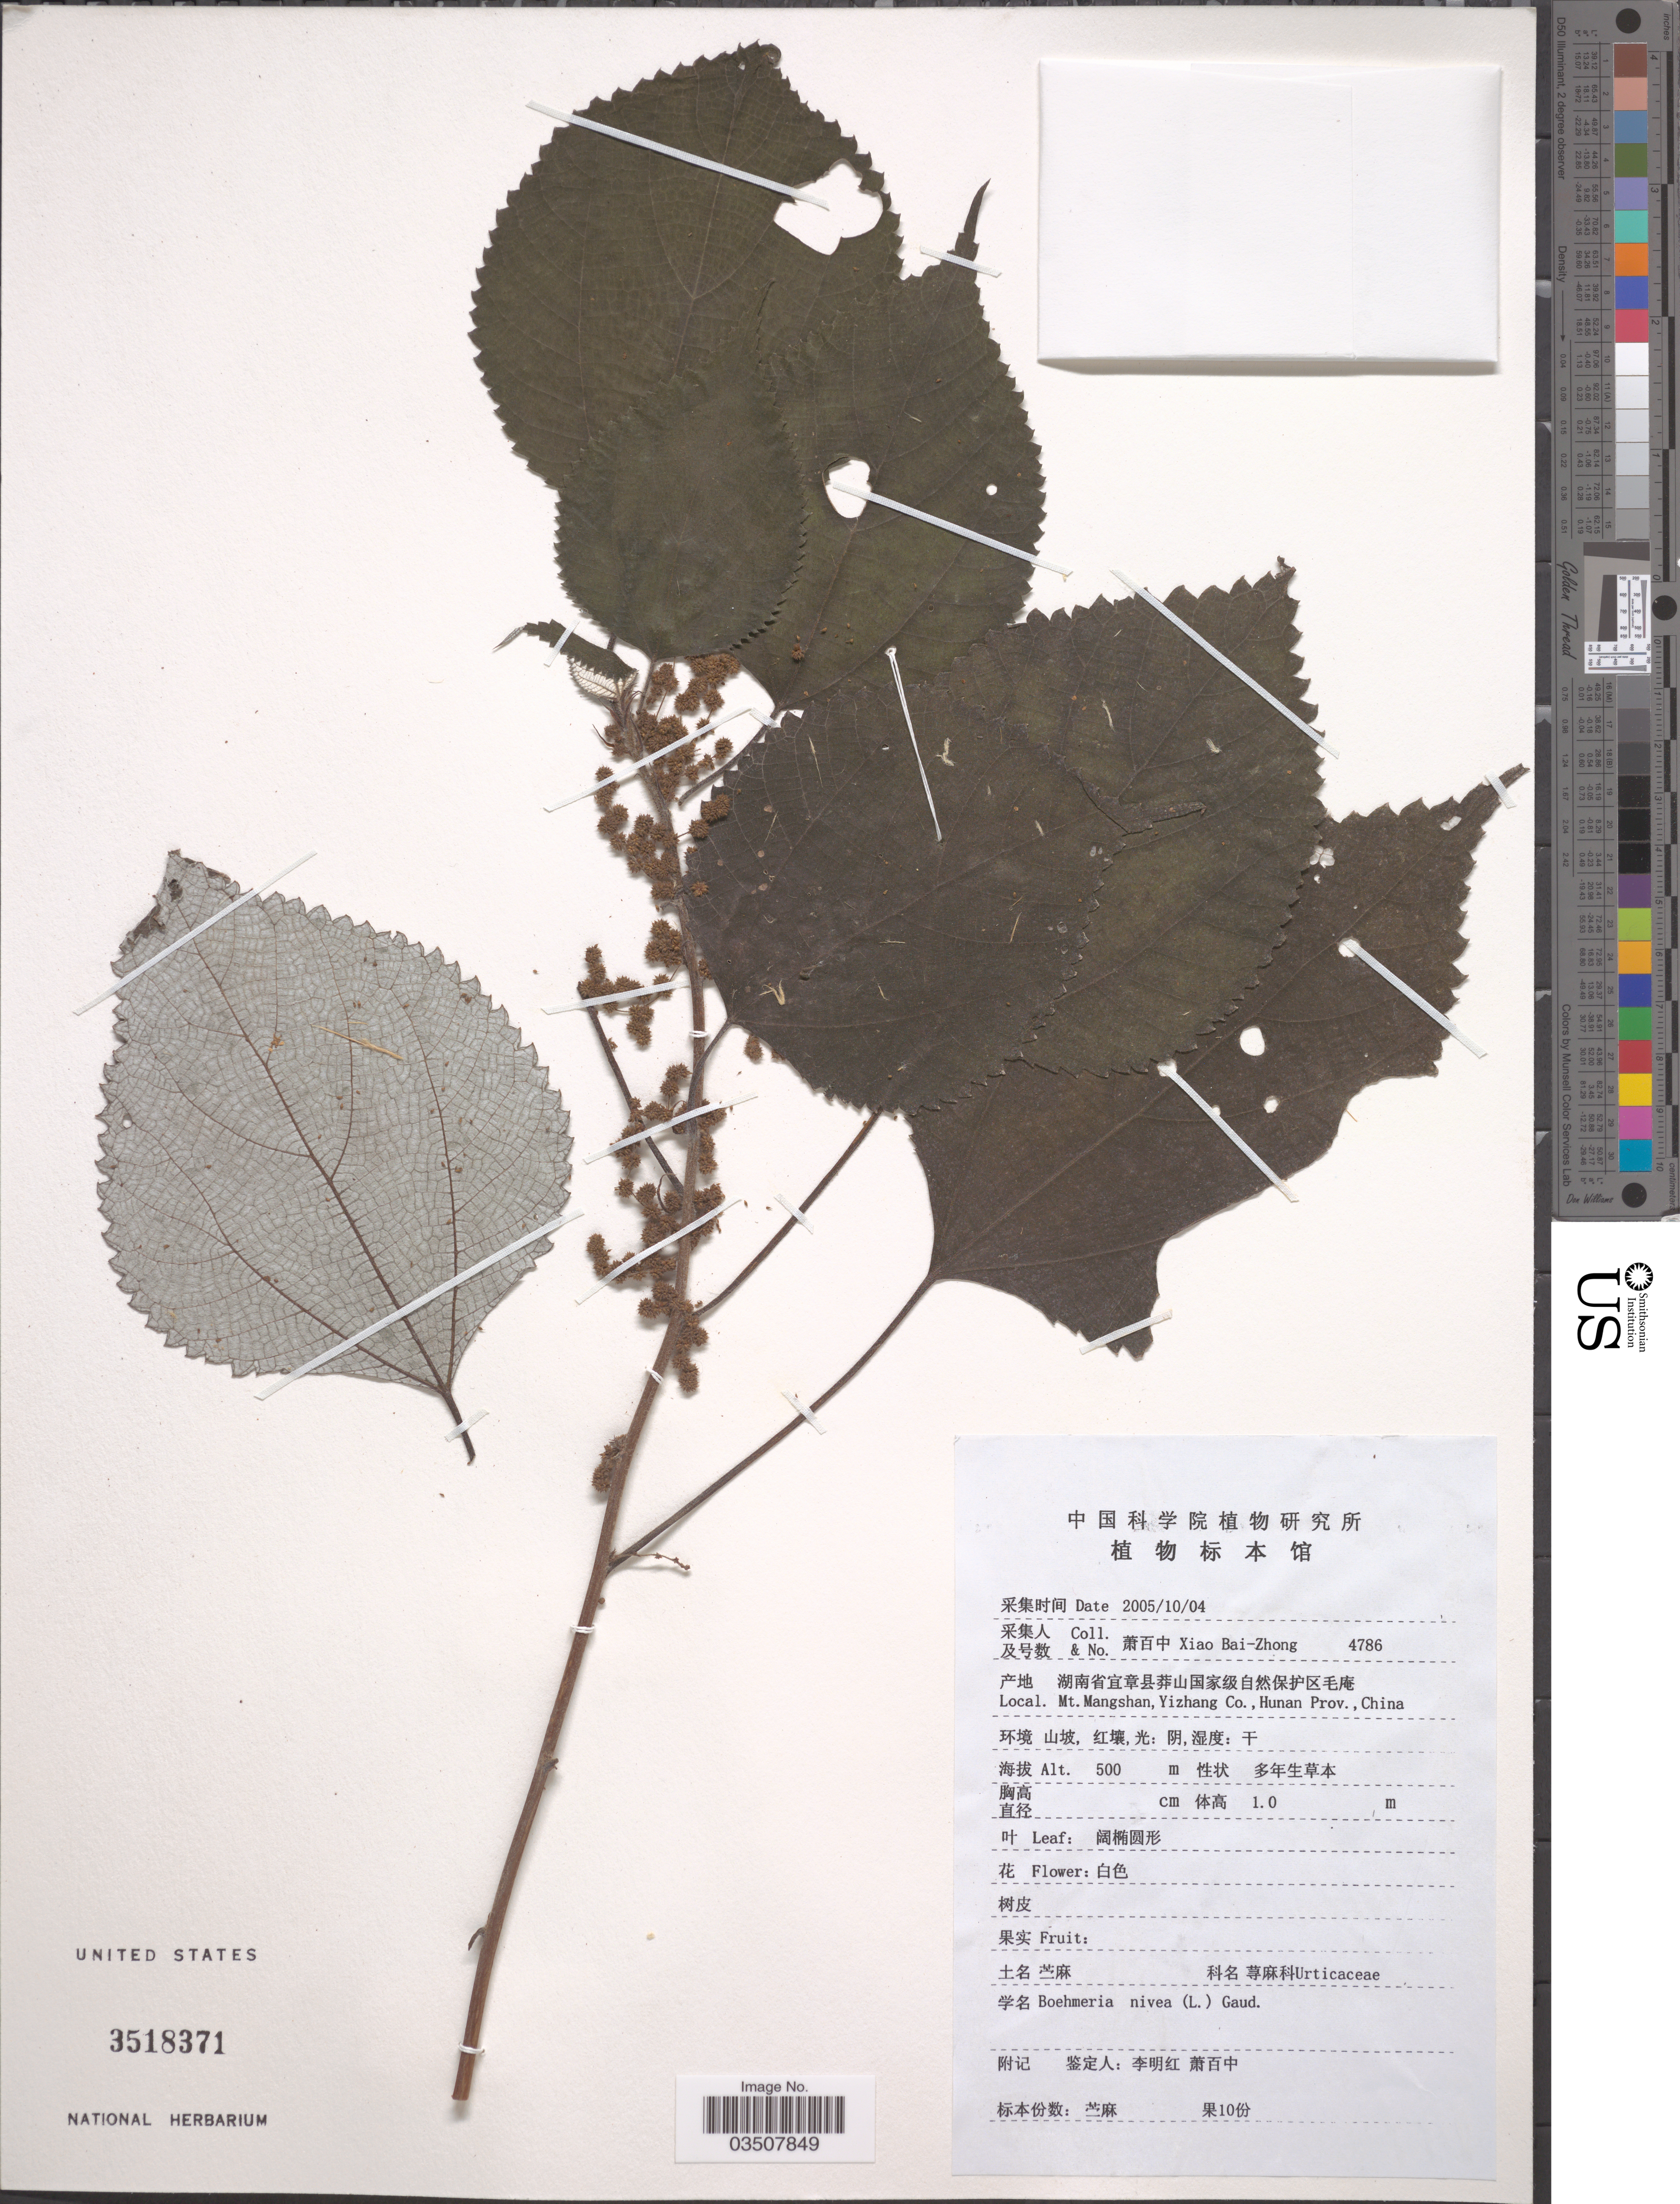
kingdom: Plantae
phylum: Tracheophyta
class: Magnoliopsida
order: Rosales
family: Urticaceae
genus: Boehmeria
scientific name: Boehmeria nivea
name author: (L.) Gaudich.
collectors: B. Z. Xiao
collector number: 4786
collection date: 2005-10-04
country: China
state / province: Hunan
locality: Mt. Mangshan, Yizhang Co.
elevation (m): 500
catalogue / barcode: US 3518371